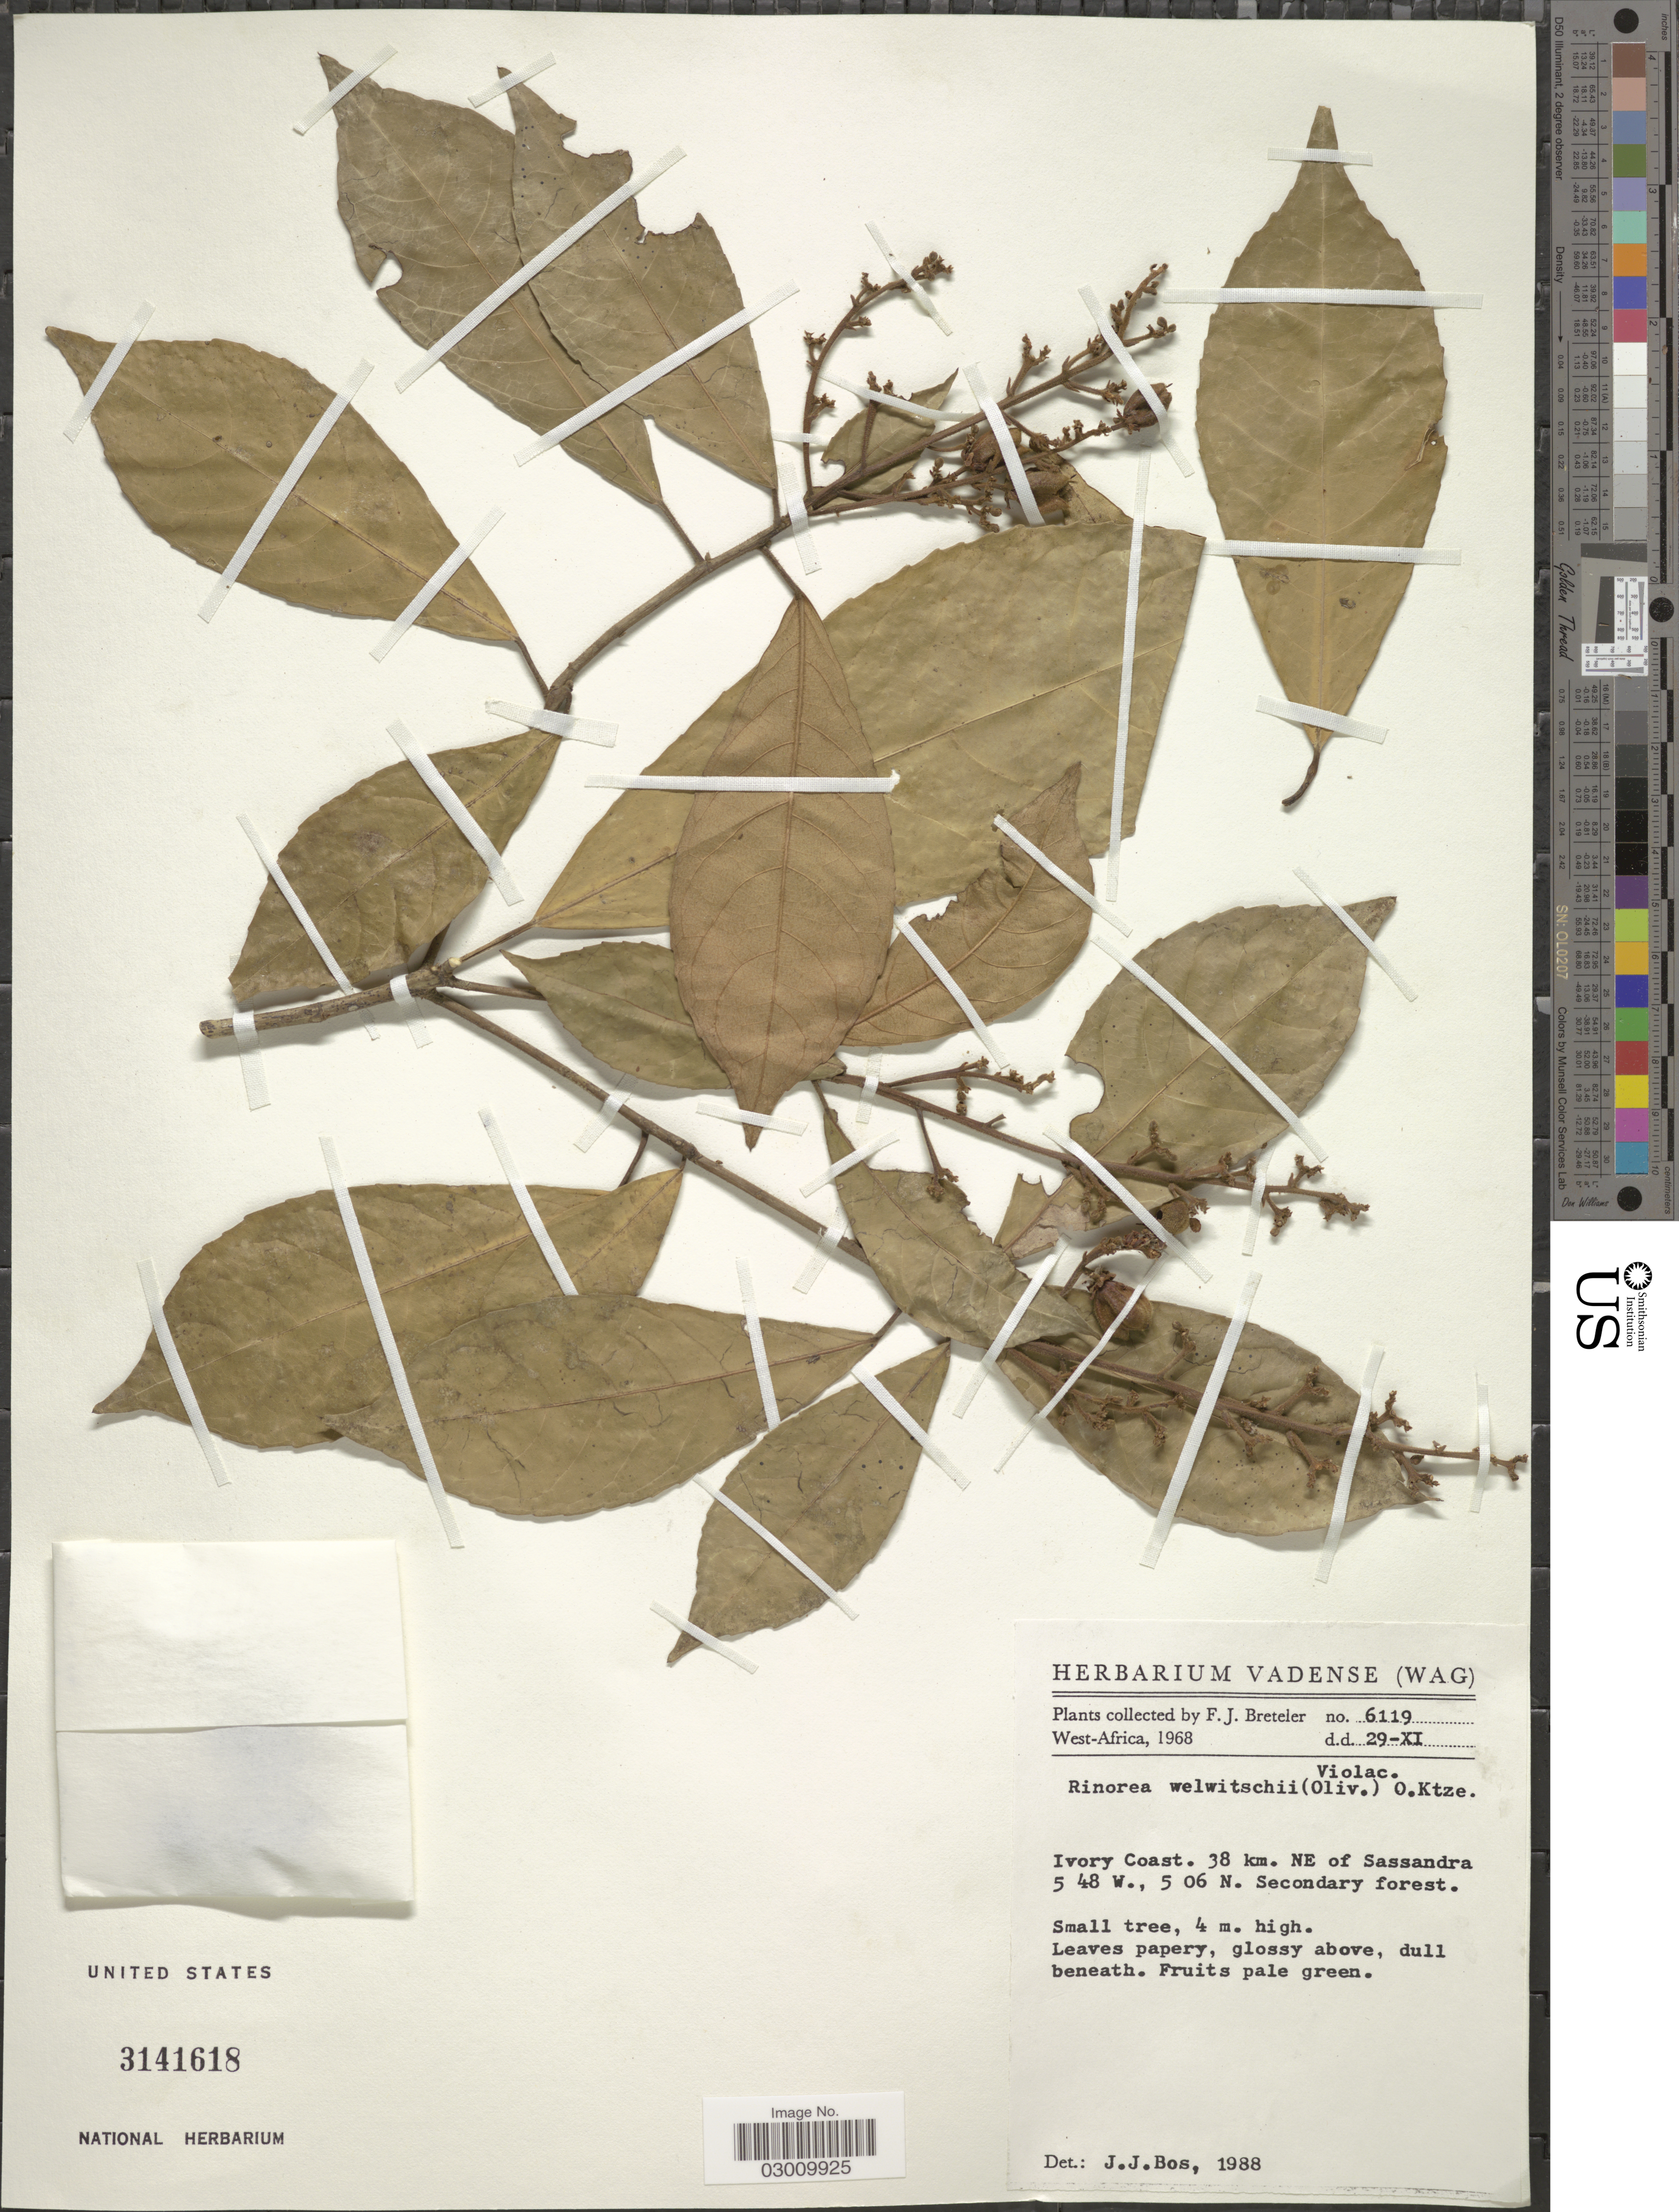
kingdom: Plantae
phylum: Tracheophyta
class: Magnoliopsida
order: Malpighiales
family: Violaceae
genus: Rinorea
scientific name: Rinorea welwitschii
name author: (Oliv.) Kuntze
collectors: F. J. Breteler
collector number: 6119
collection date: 1968-11-29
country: Ivory Coast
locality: West-Africa. 38 km. NE of Sassandra.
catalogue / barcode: US 3141618